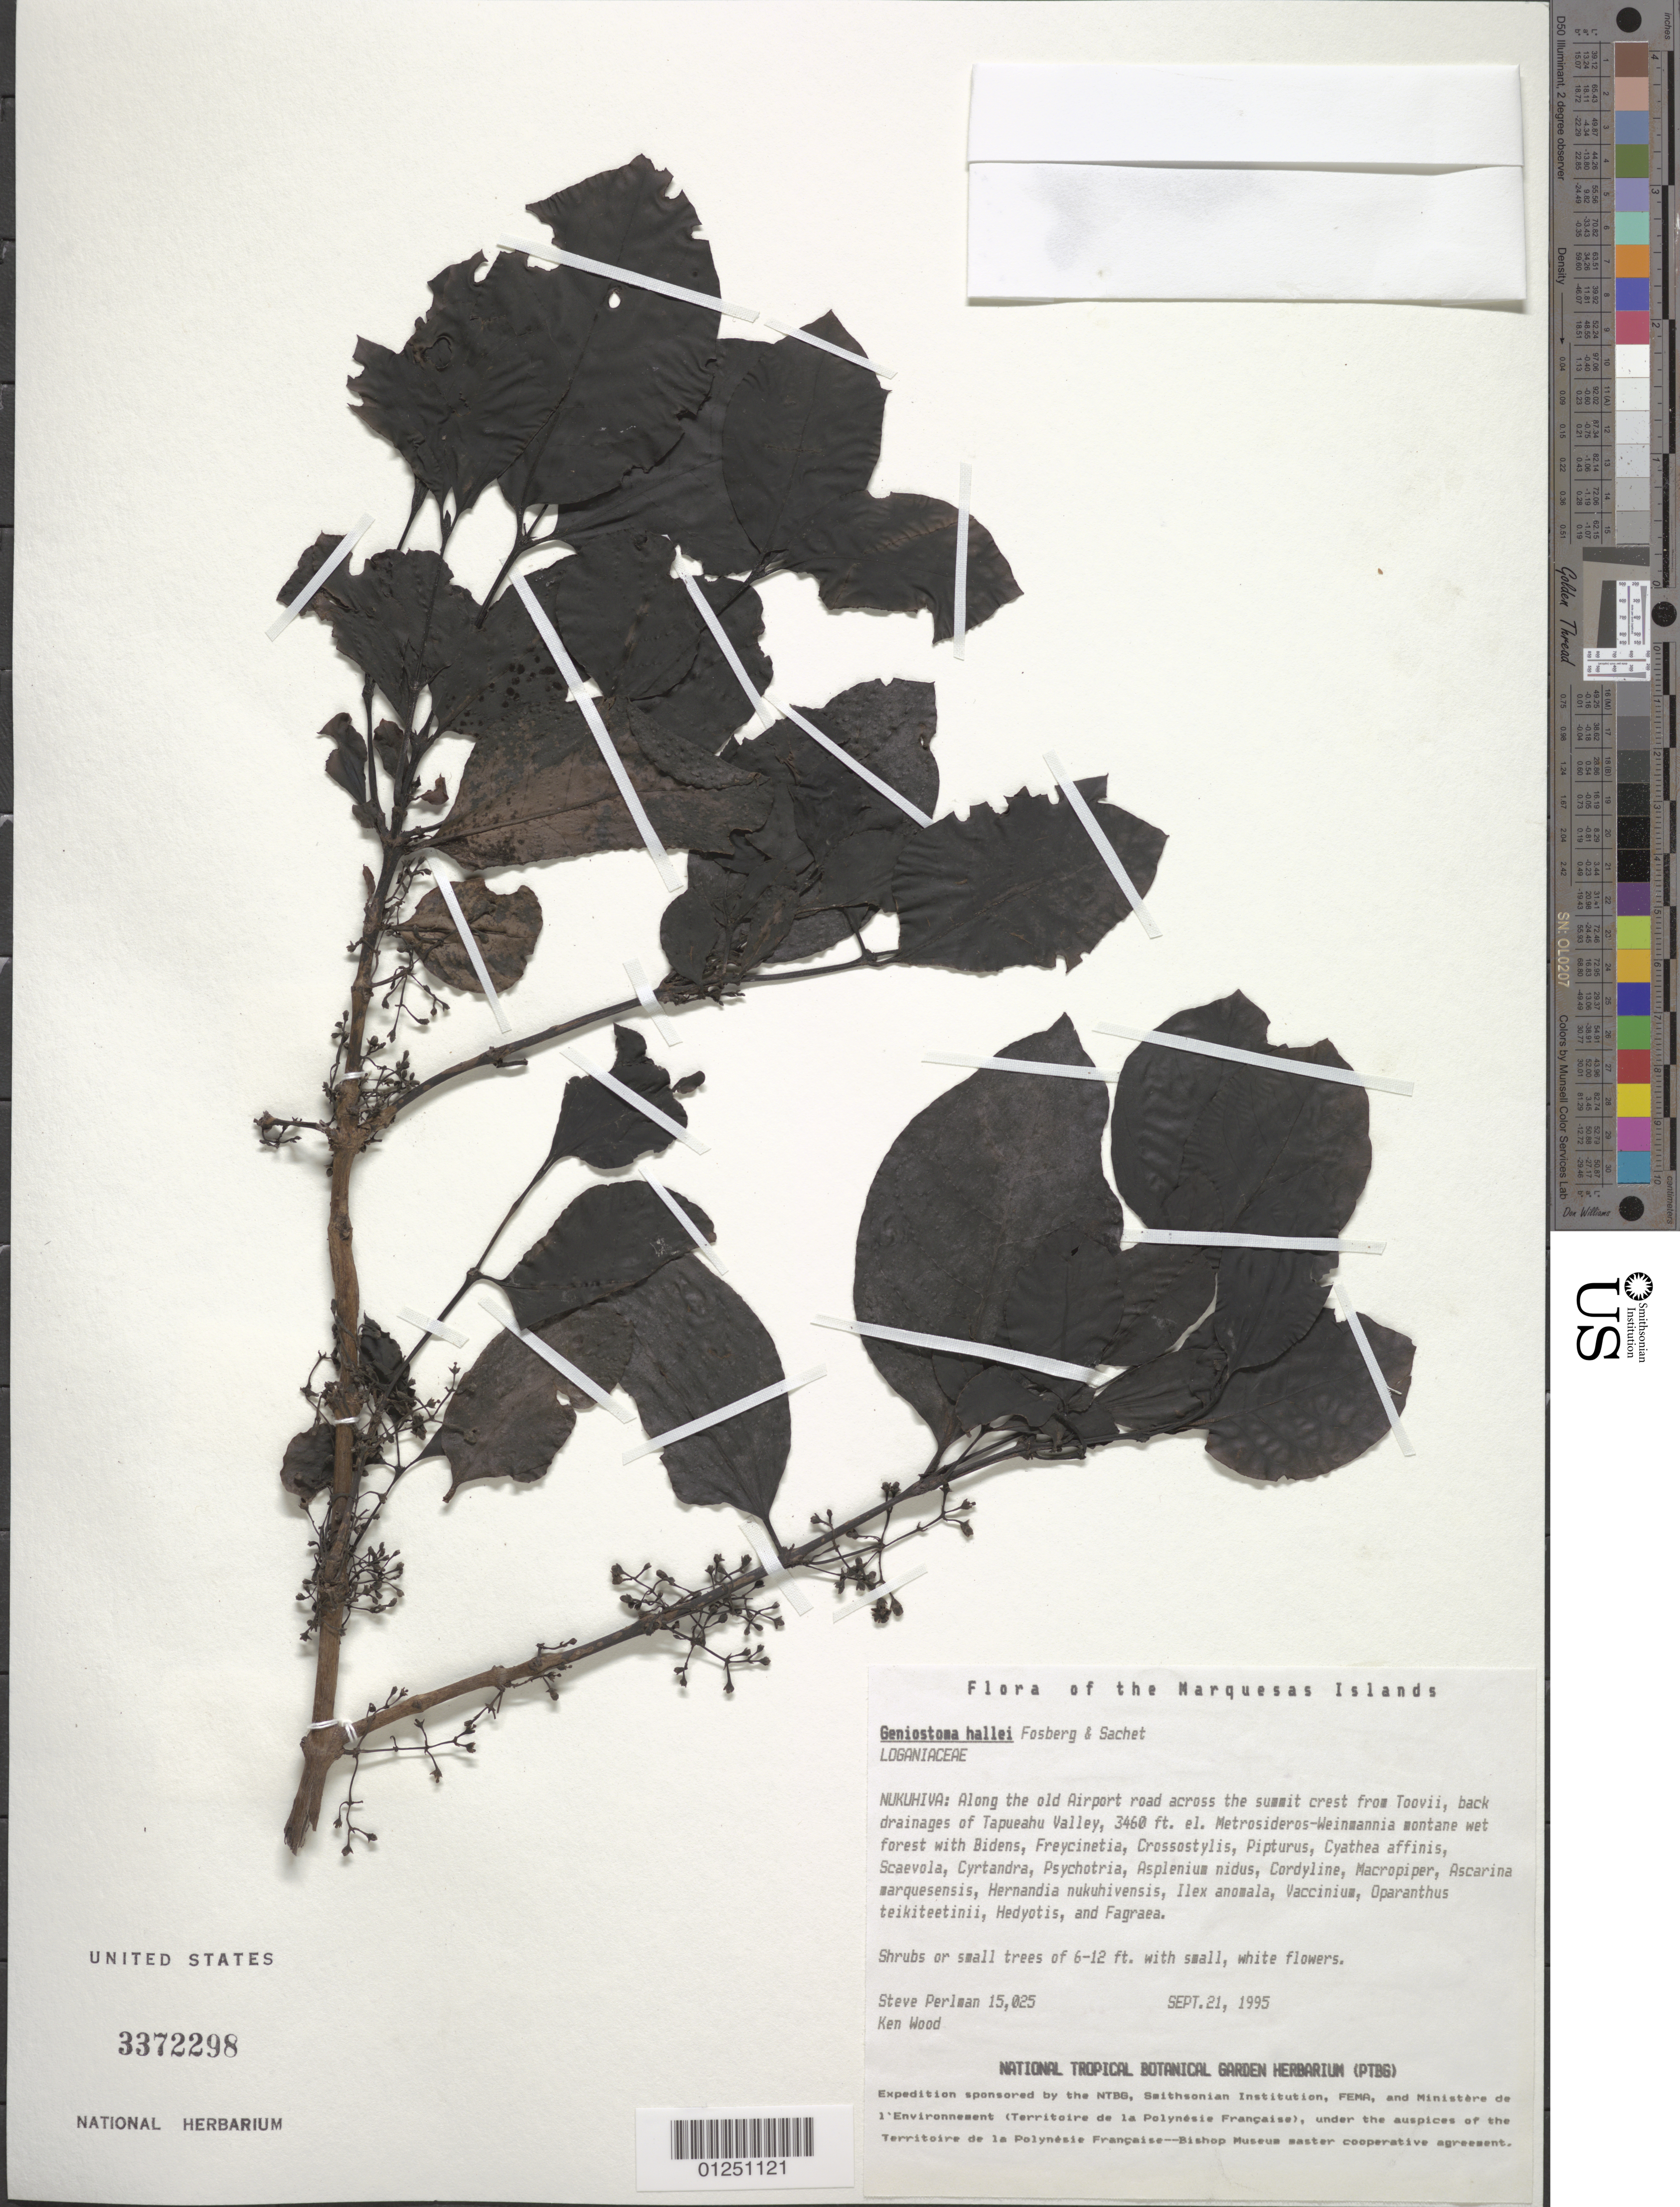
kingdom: Plantae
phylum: Tracheophyta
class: Magnoliopsida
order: Gentianales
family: Loganiaceae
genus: Geniostoma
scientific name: Geniostoma hallei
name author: Fosberg & Sachet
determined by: Lorence, David H., (PTBG), National Tropical Botanical Garden (UNITED STATES)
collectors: S. P. Perlman & K. R. Wood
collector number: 15025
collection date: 1995-09-21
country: French Polynesia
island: Nuku Hiva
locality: along old Airport road, across summit crest from Toovii, back drainages of Tapueahu Valley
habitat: In Metrosideros-Weinmannia montane wet forest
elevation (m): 1055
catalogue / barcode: US 3372298